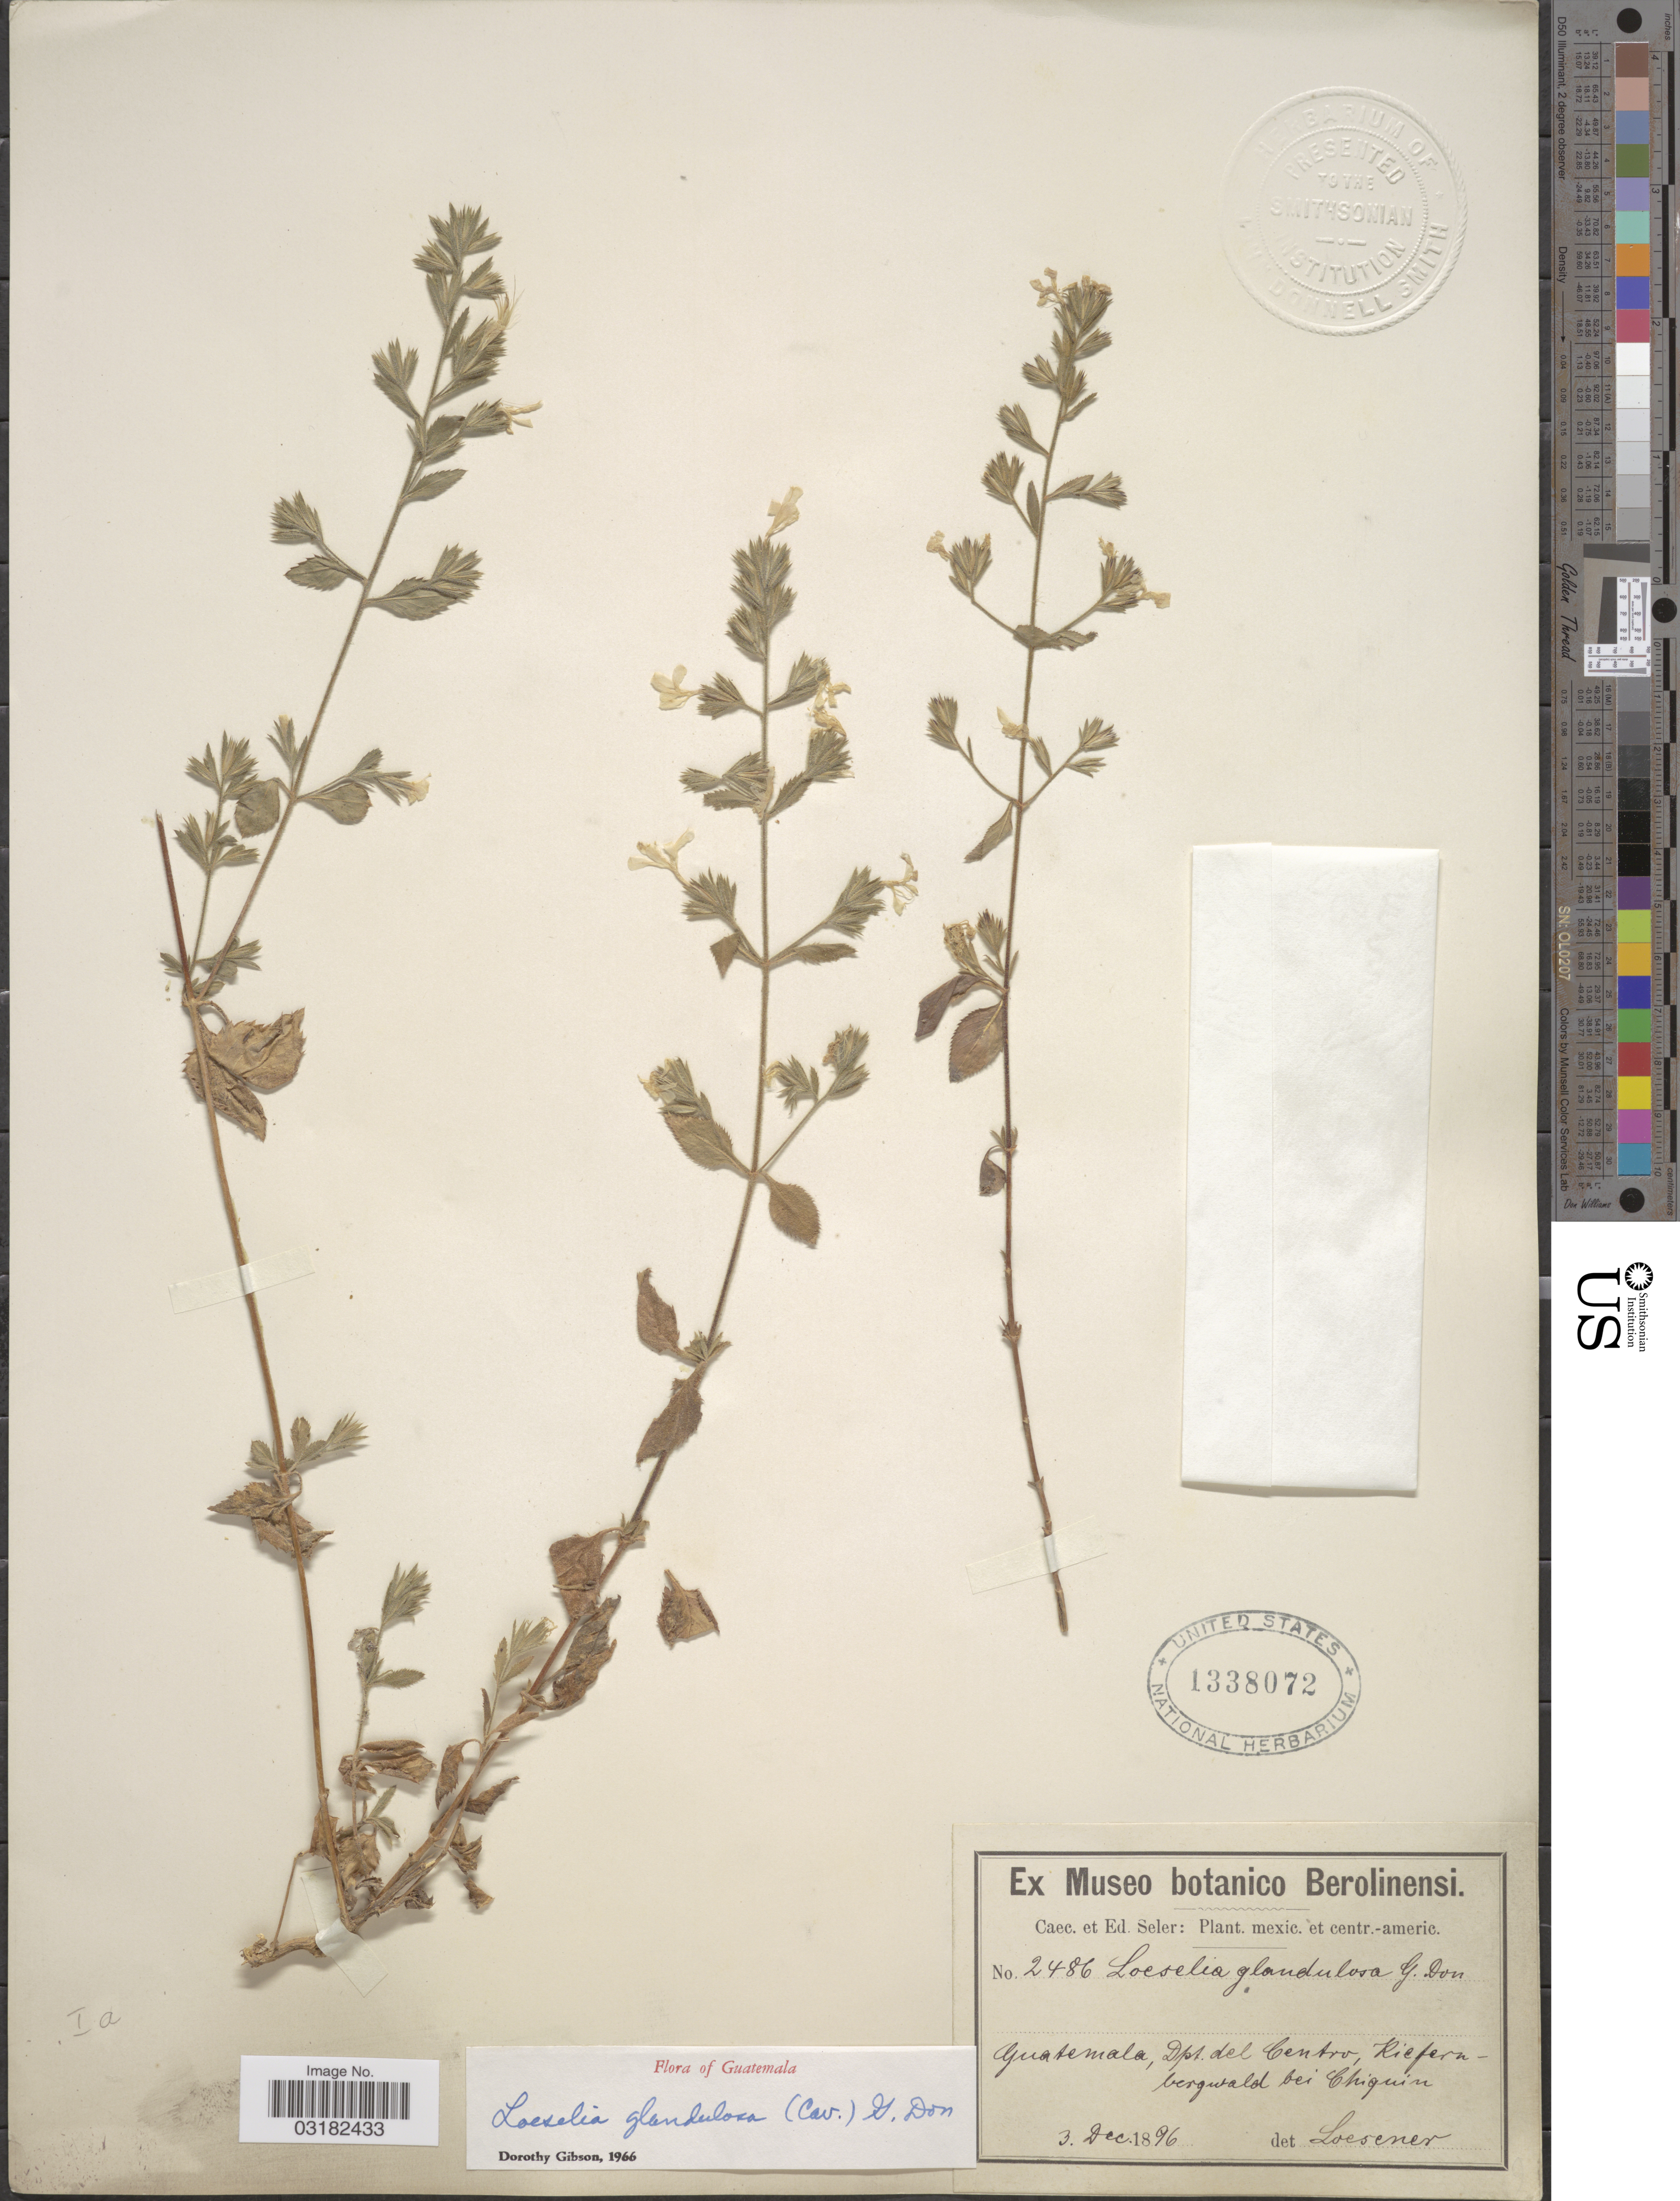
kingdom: Plantae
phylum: Tracheophyta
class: Magnoliopsida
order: Ericales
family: Polemoniaceae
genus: Loeselia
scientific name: Loeselia glandulosa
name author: (Cav.) G. Don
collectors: ex Caec. et Ed Seler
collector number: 2486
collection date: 1896-12-03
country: Guatemala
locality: Dpt. del Centro, Kiefern bergwald bei Chiquin.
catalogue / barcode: US 1338072